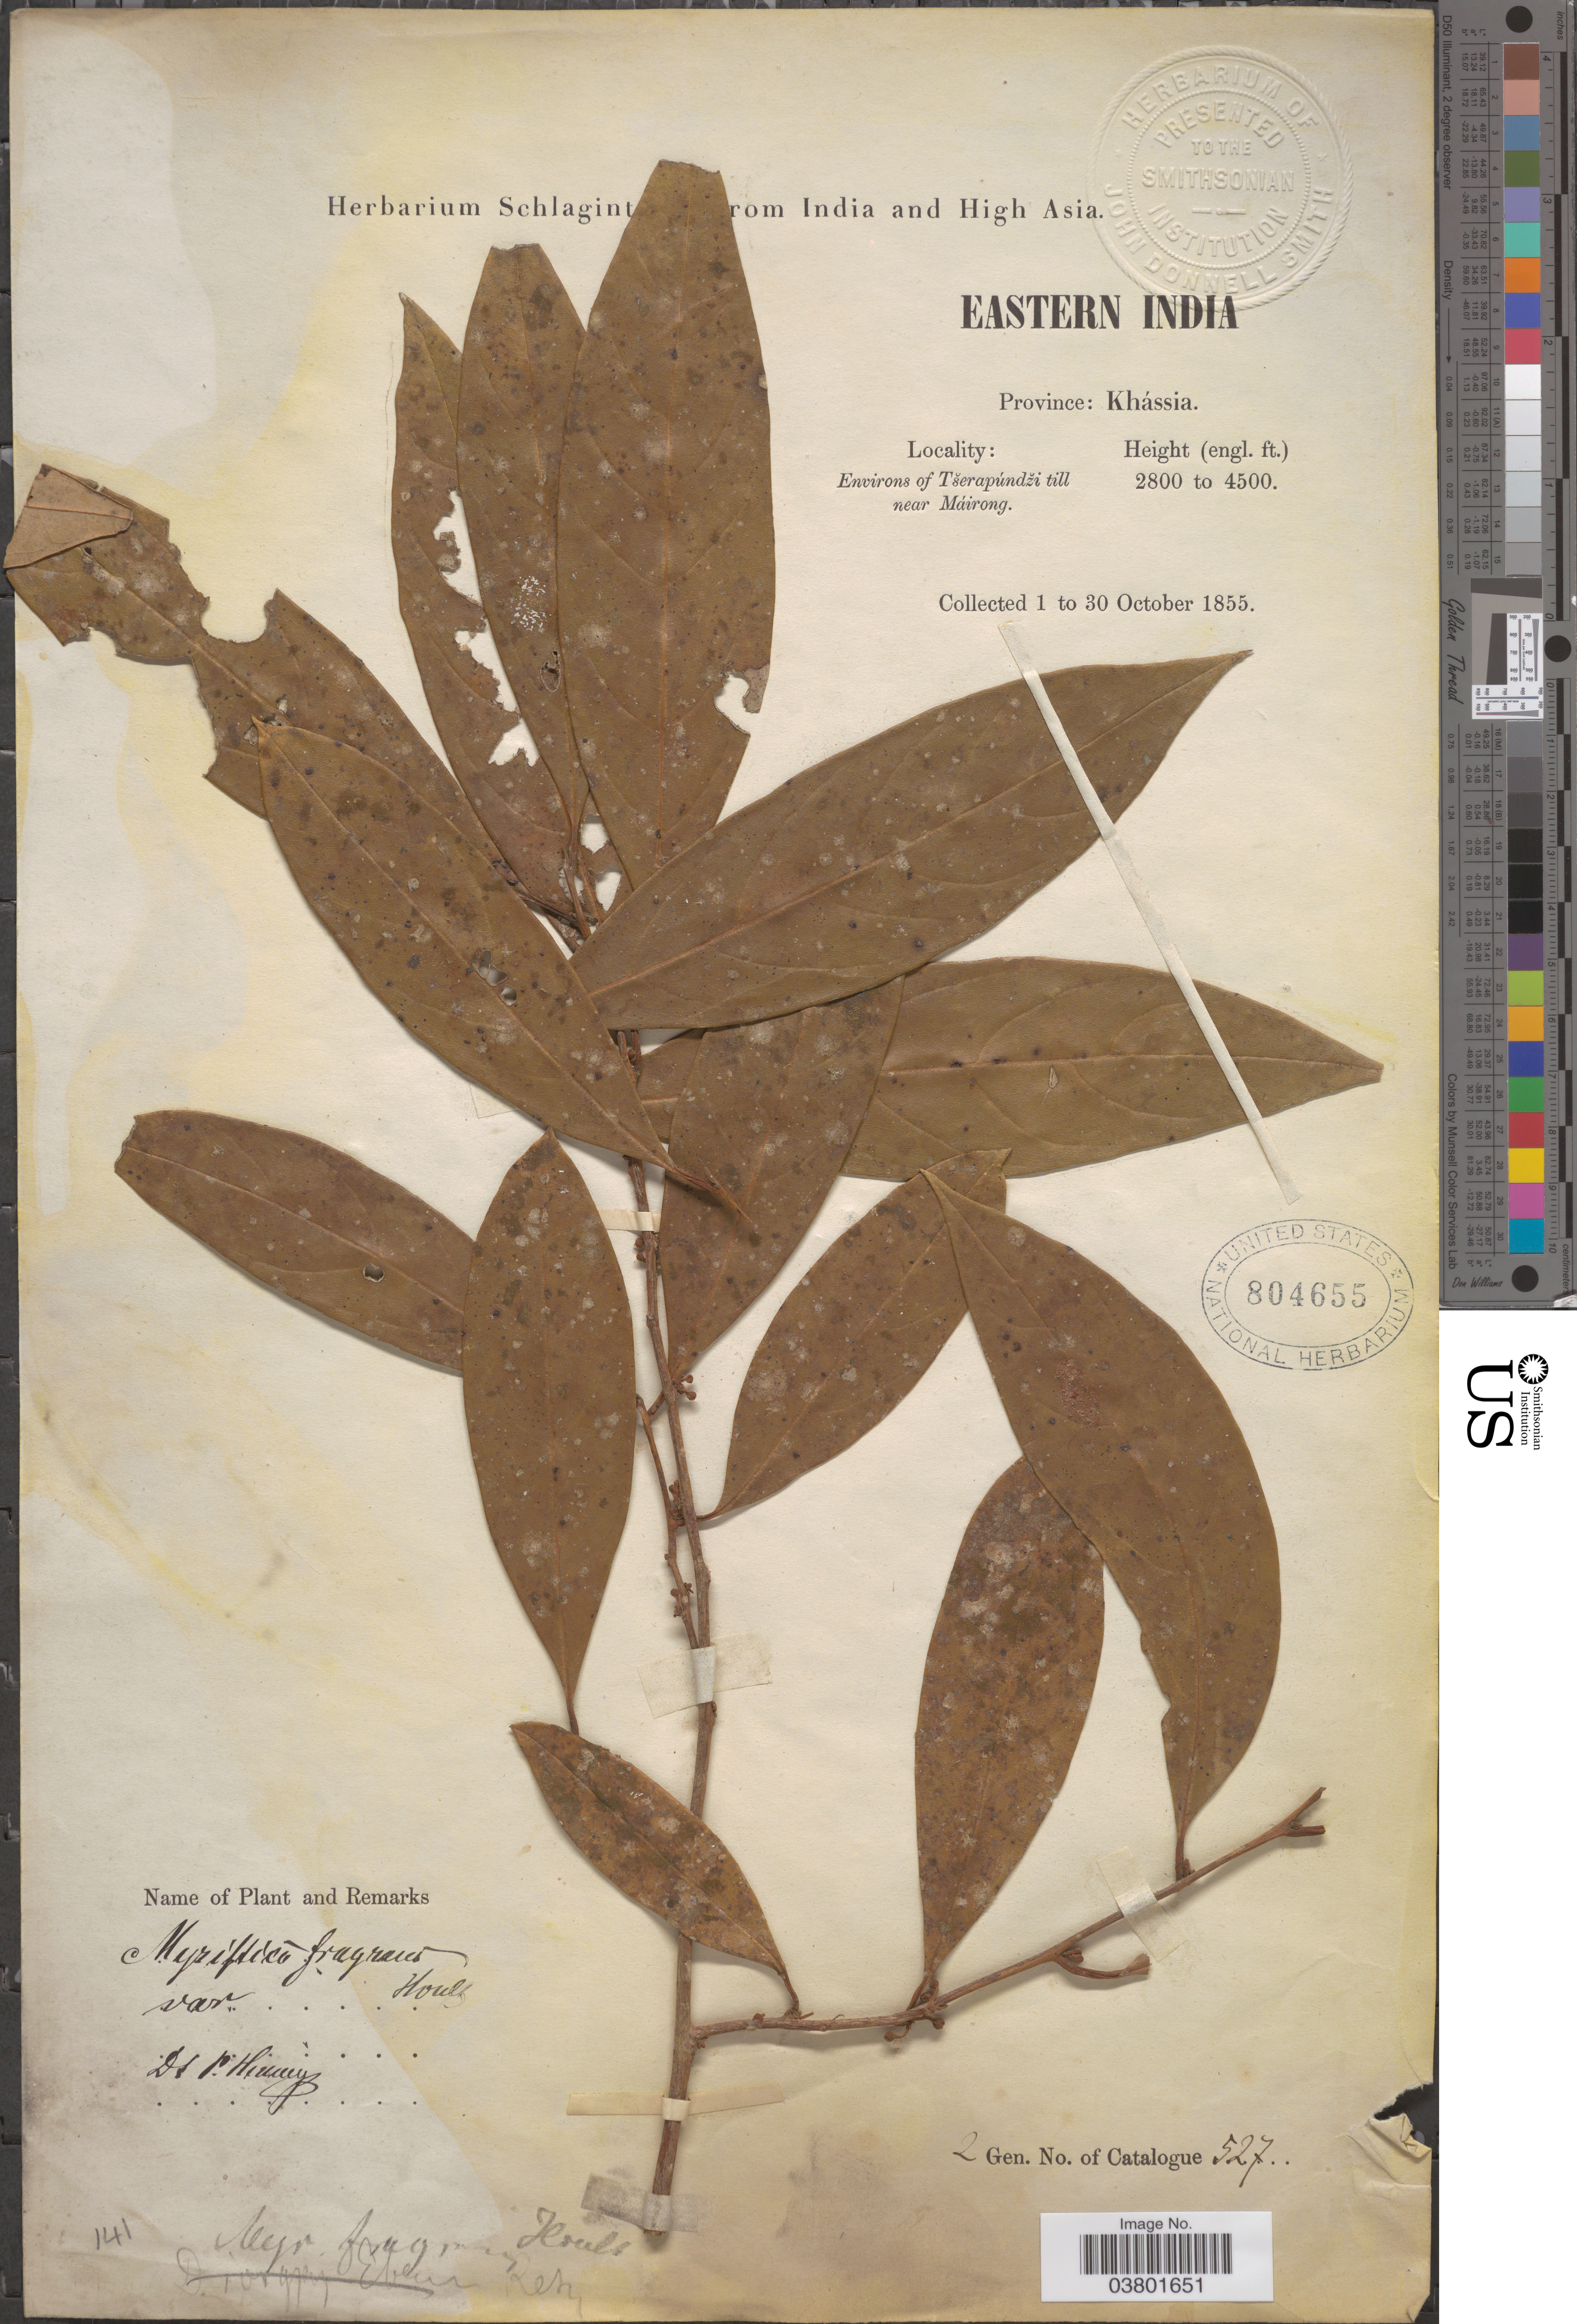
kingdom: Plantae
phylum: Tracheophyta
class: Magnoliopsida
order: Magnoliales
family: Myristicaceae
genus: Myristica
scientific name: Myristica fragrans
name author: Houtt.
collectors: ex herb. Schlagintweit from India and High Asia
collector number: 527?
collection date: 1855-10-01/1855-10-30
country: India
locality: Eastern India. Province: Khássia. Environs of Tšerapúndži till near Máirong.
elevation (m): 853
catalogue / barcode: US 804655